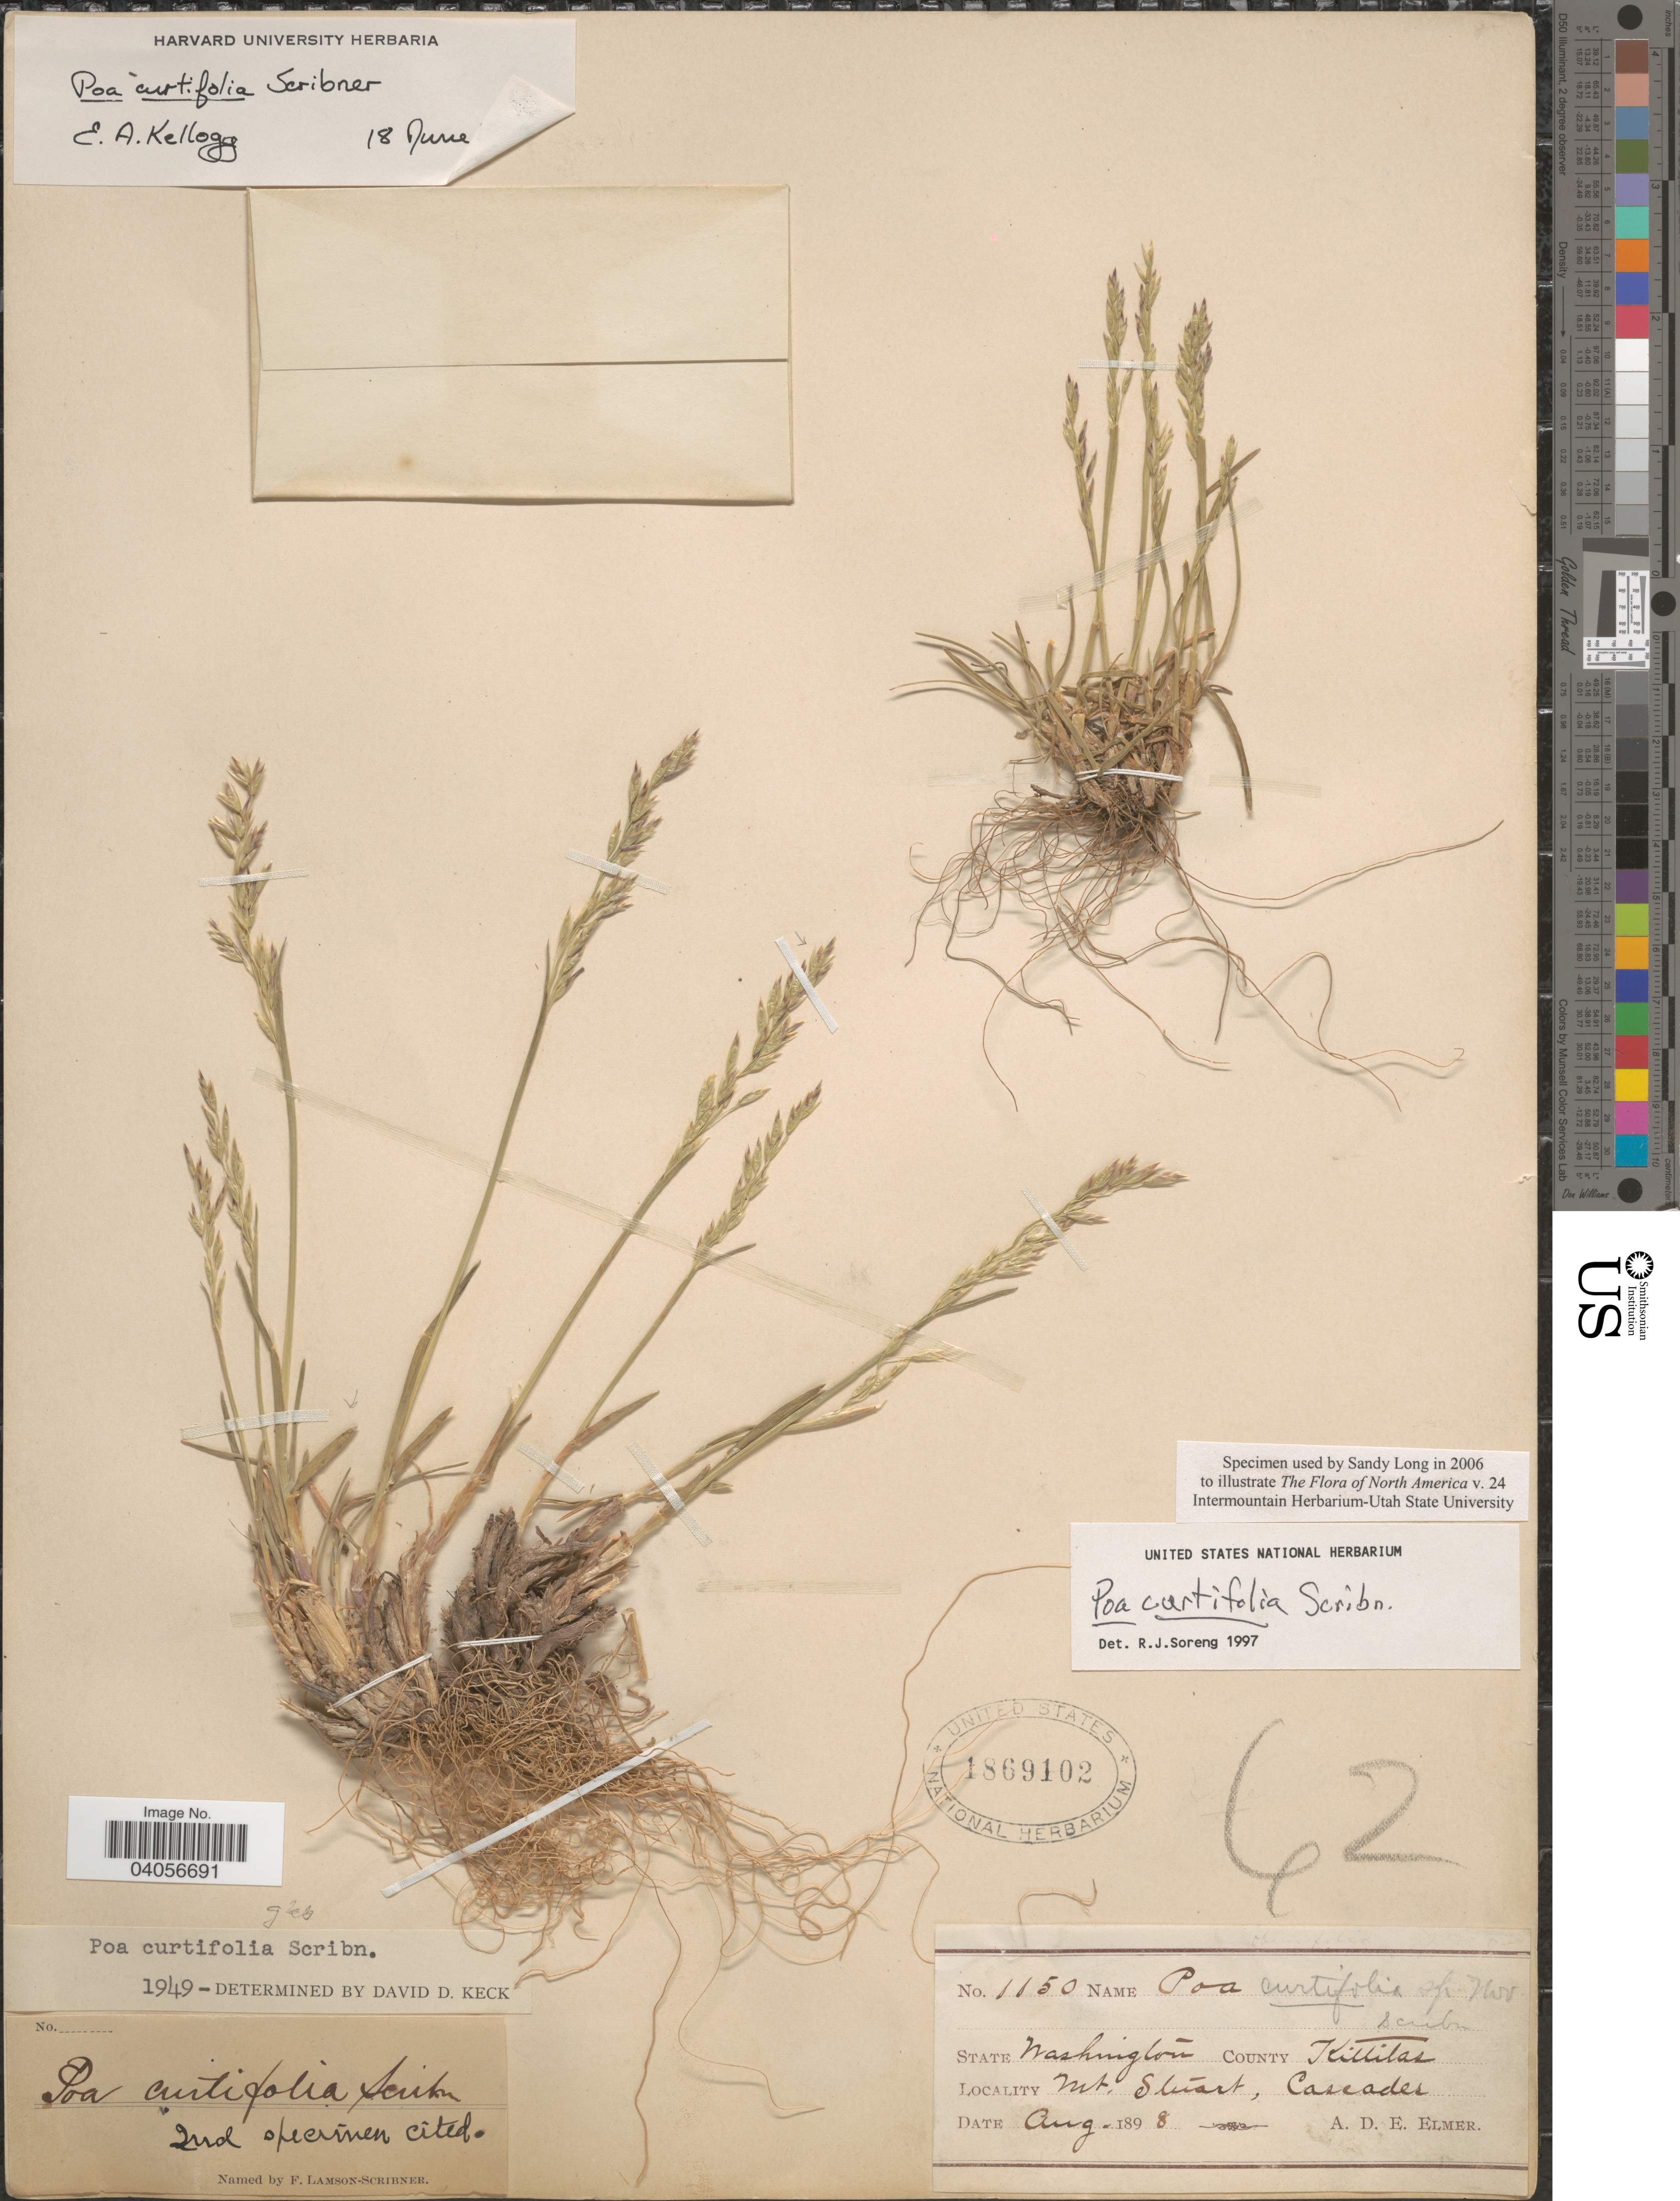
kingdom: Plantae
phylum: Tracheophyta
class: Liliopsida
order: Poales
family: Poaceae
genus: Poa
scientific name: Poa curtifolia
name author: Scribn.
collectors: A. D. E. Elmer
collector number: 1150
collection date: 1898-08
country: United States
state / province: Washington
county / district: Kittitas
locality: County Kittitas. Mt. Stuart, Cascades.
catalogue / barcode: US 1869102